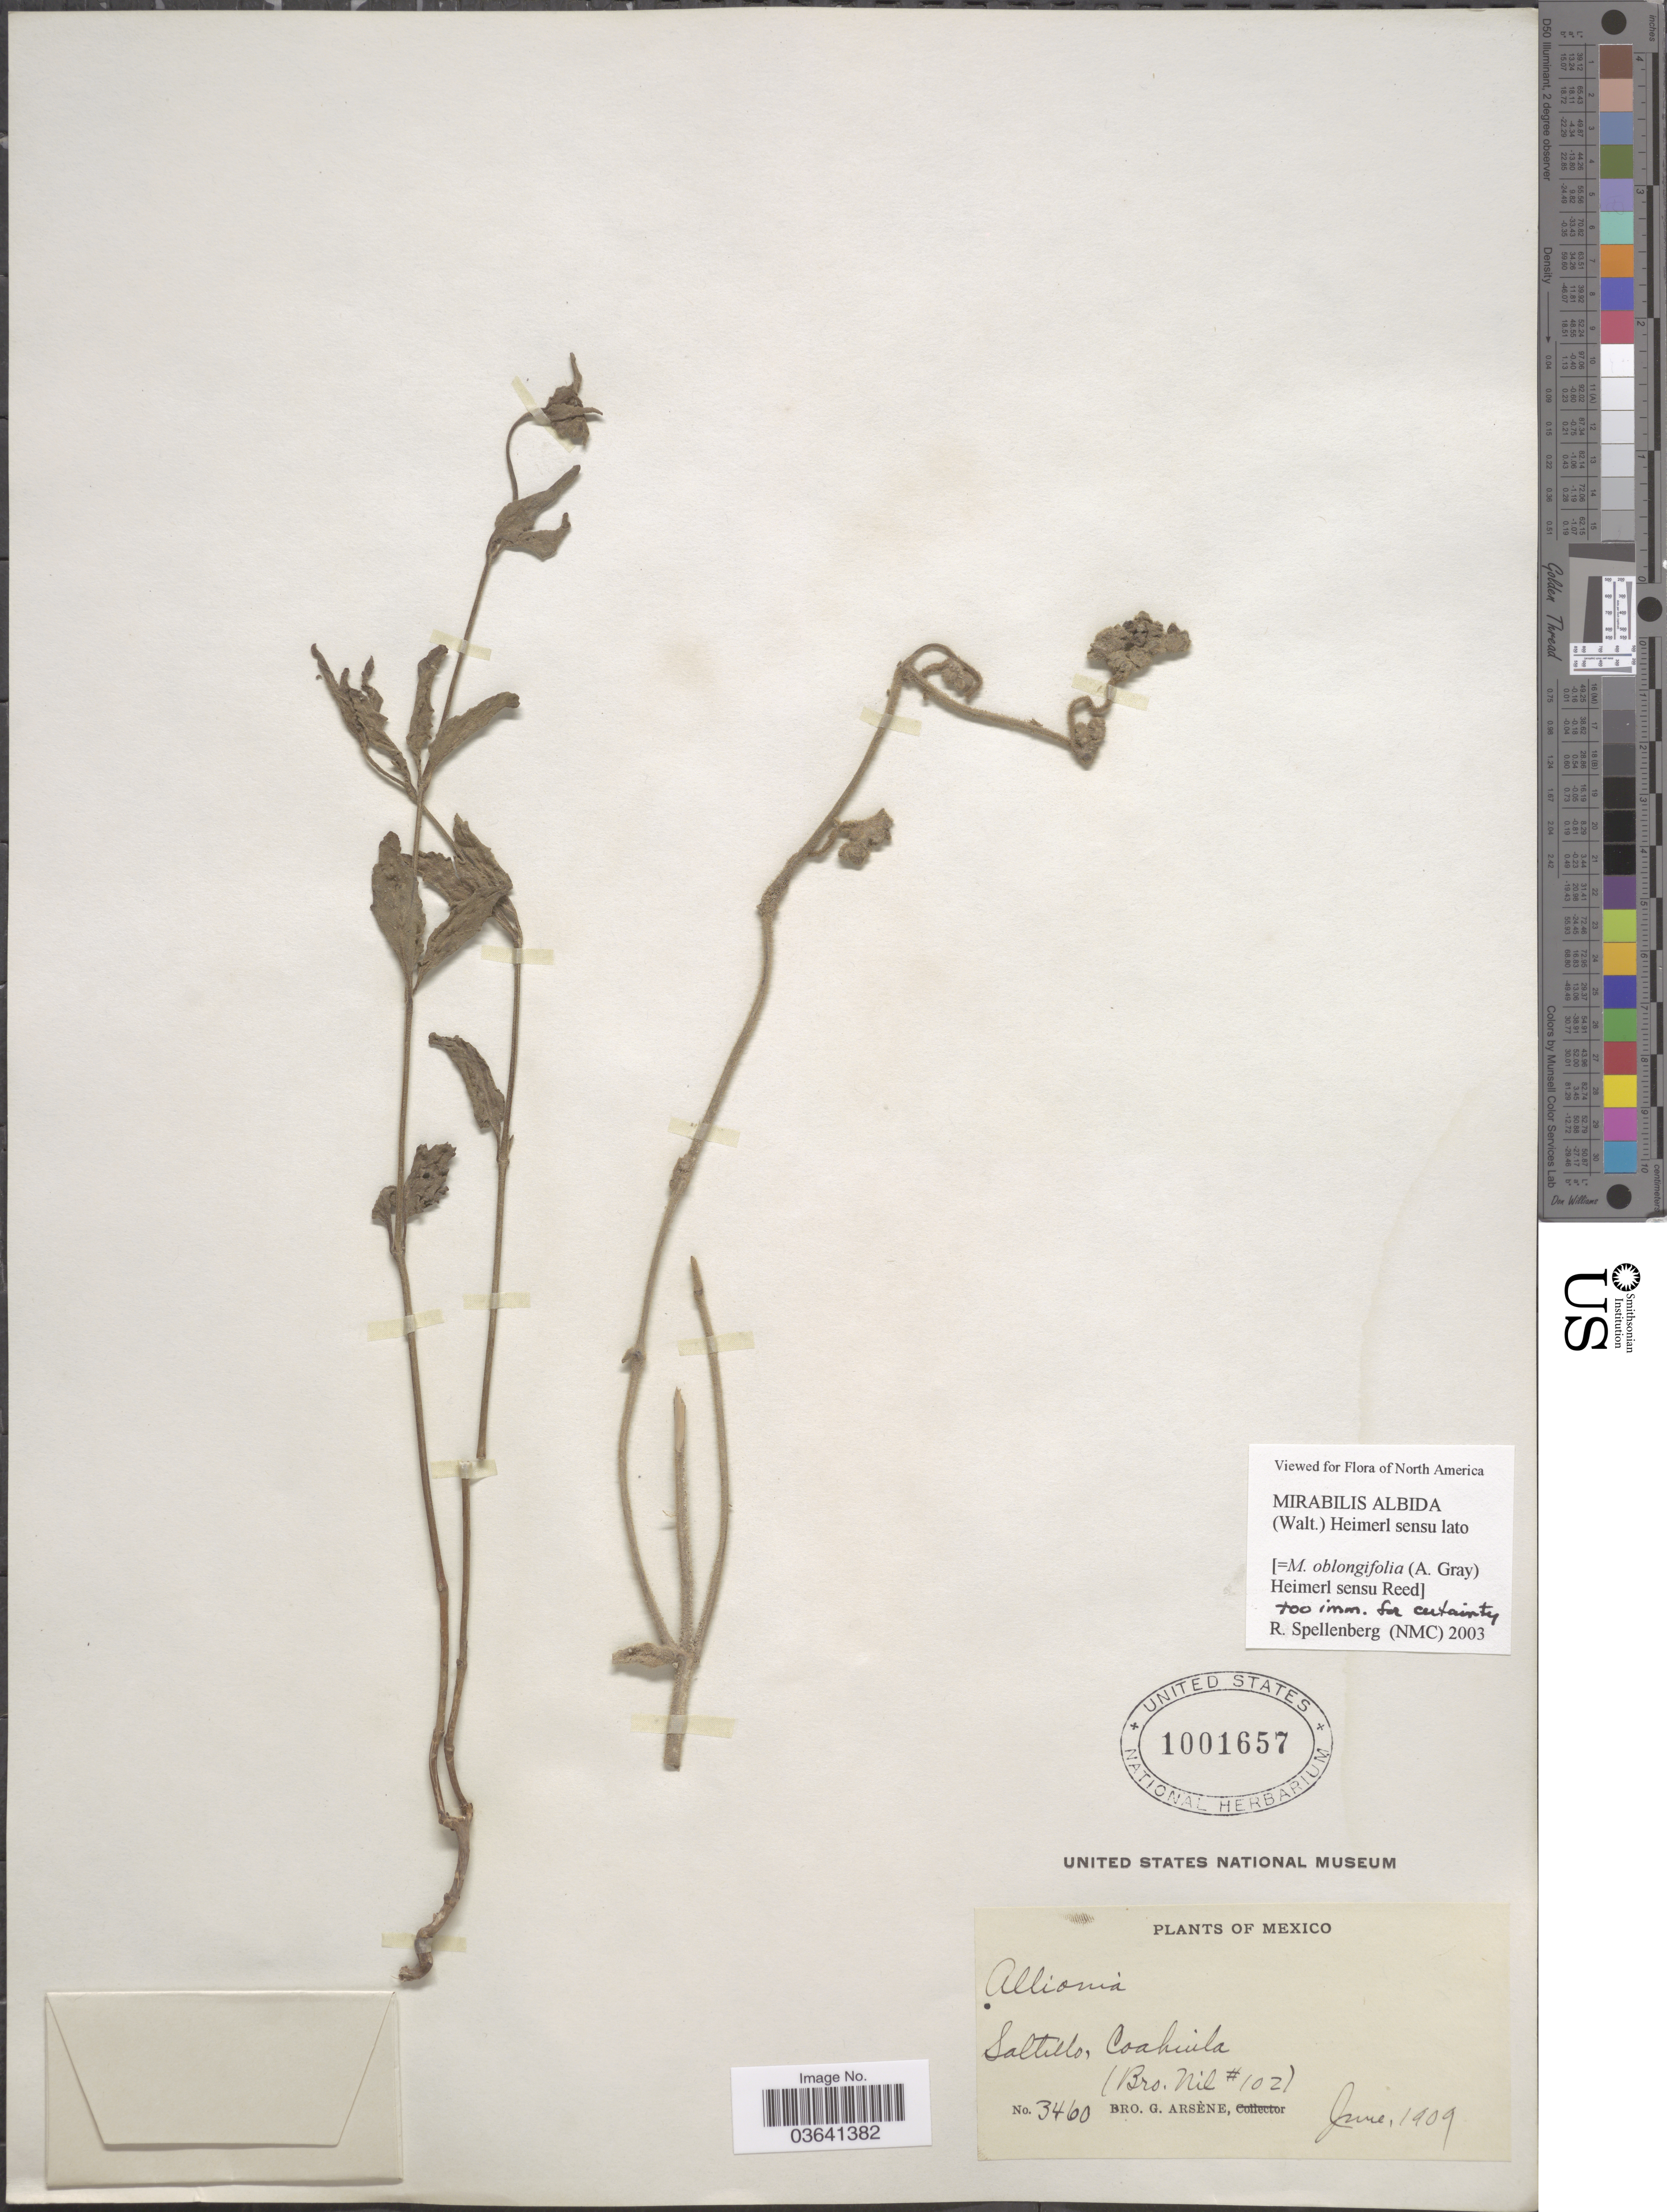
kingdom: Plantae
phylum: Tracheophyta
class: Magnoliopsida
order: Caryophyllales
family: Nyctaginaceae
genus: Mirabilis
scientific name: Mirabilis albida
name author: (Walter) Heimerl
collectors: Bro. Nil & Bro. G. Arsène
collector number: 3460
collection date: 1909-06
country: Mexico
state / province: Coahuila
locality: Saltillo.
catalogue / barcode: US 1001657